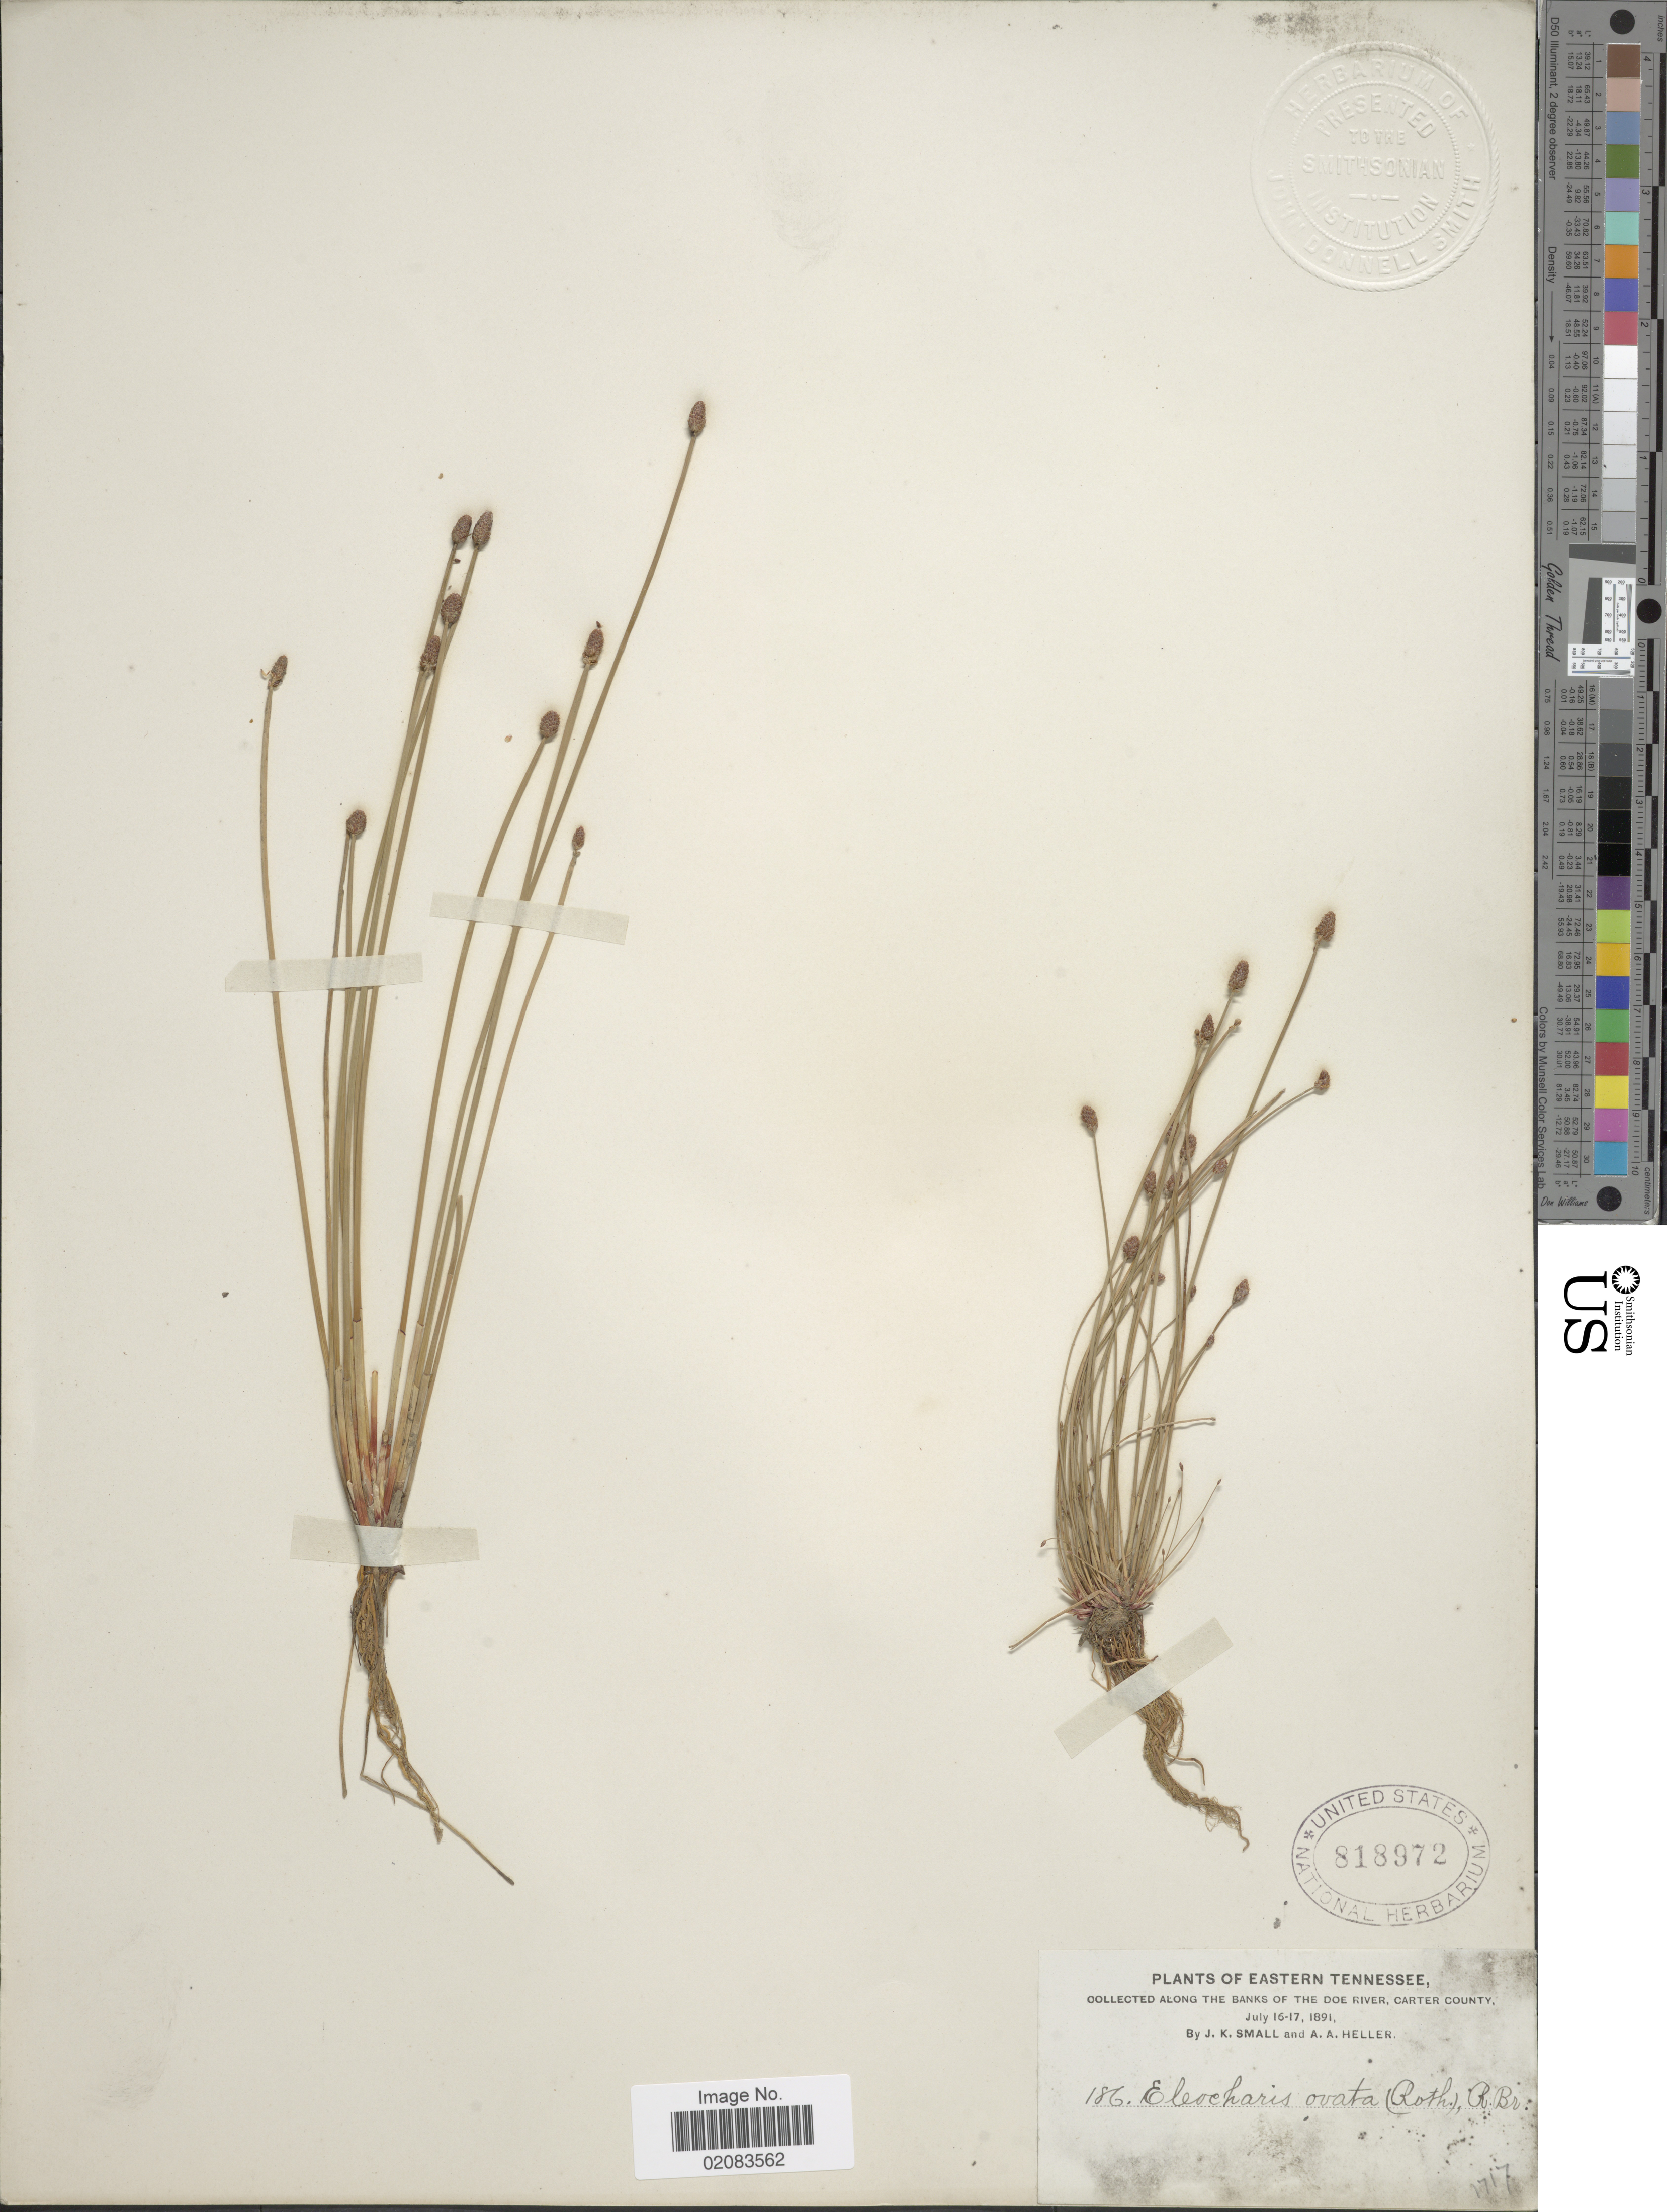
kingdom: Plantae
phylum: Tracheophyta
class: Liliopsida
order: Poales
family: Cyperaceae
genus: Eleocharis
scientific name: Eleocharis obtusa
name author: (Willd.) Schult.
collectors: J. K. Small & A. A. Heller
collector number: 186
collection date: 1891-07-16/1891-07-17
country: United States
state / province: Tennessee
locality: Eastern tennessee, along the Banks of the Doe River, Carter County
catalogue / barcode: US 818972